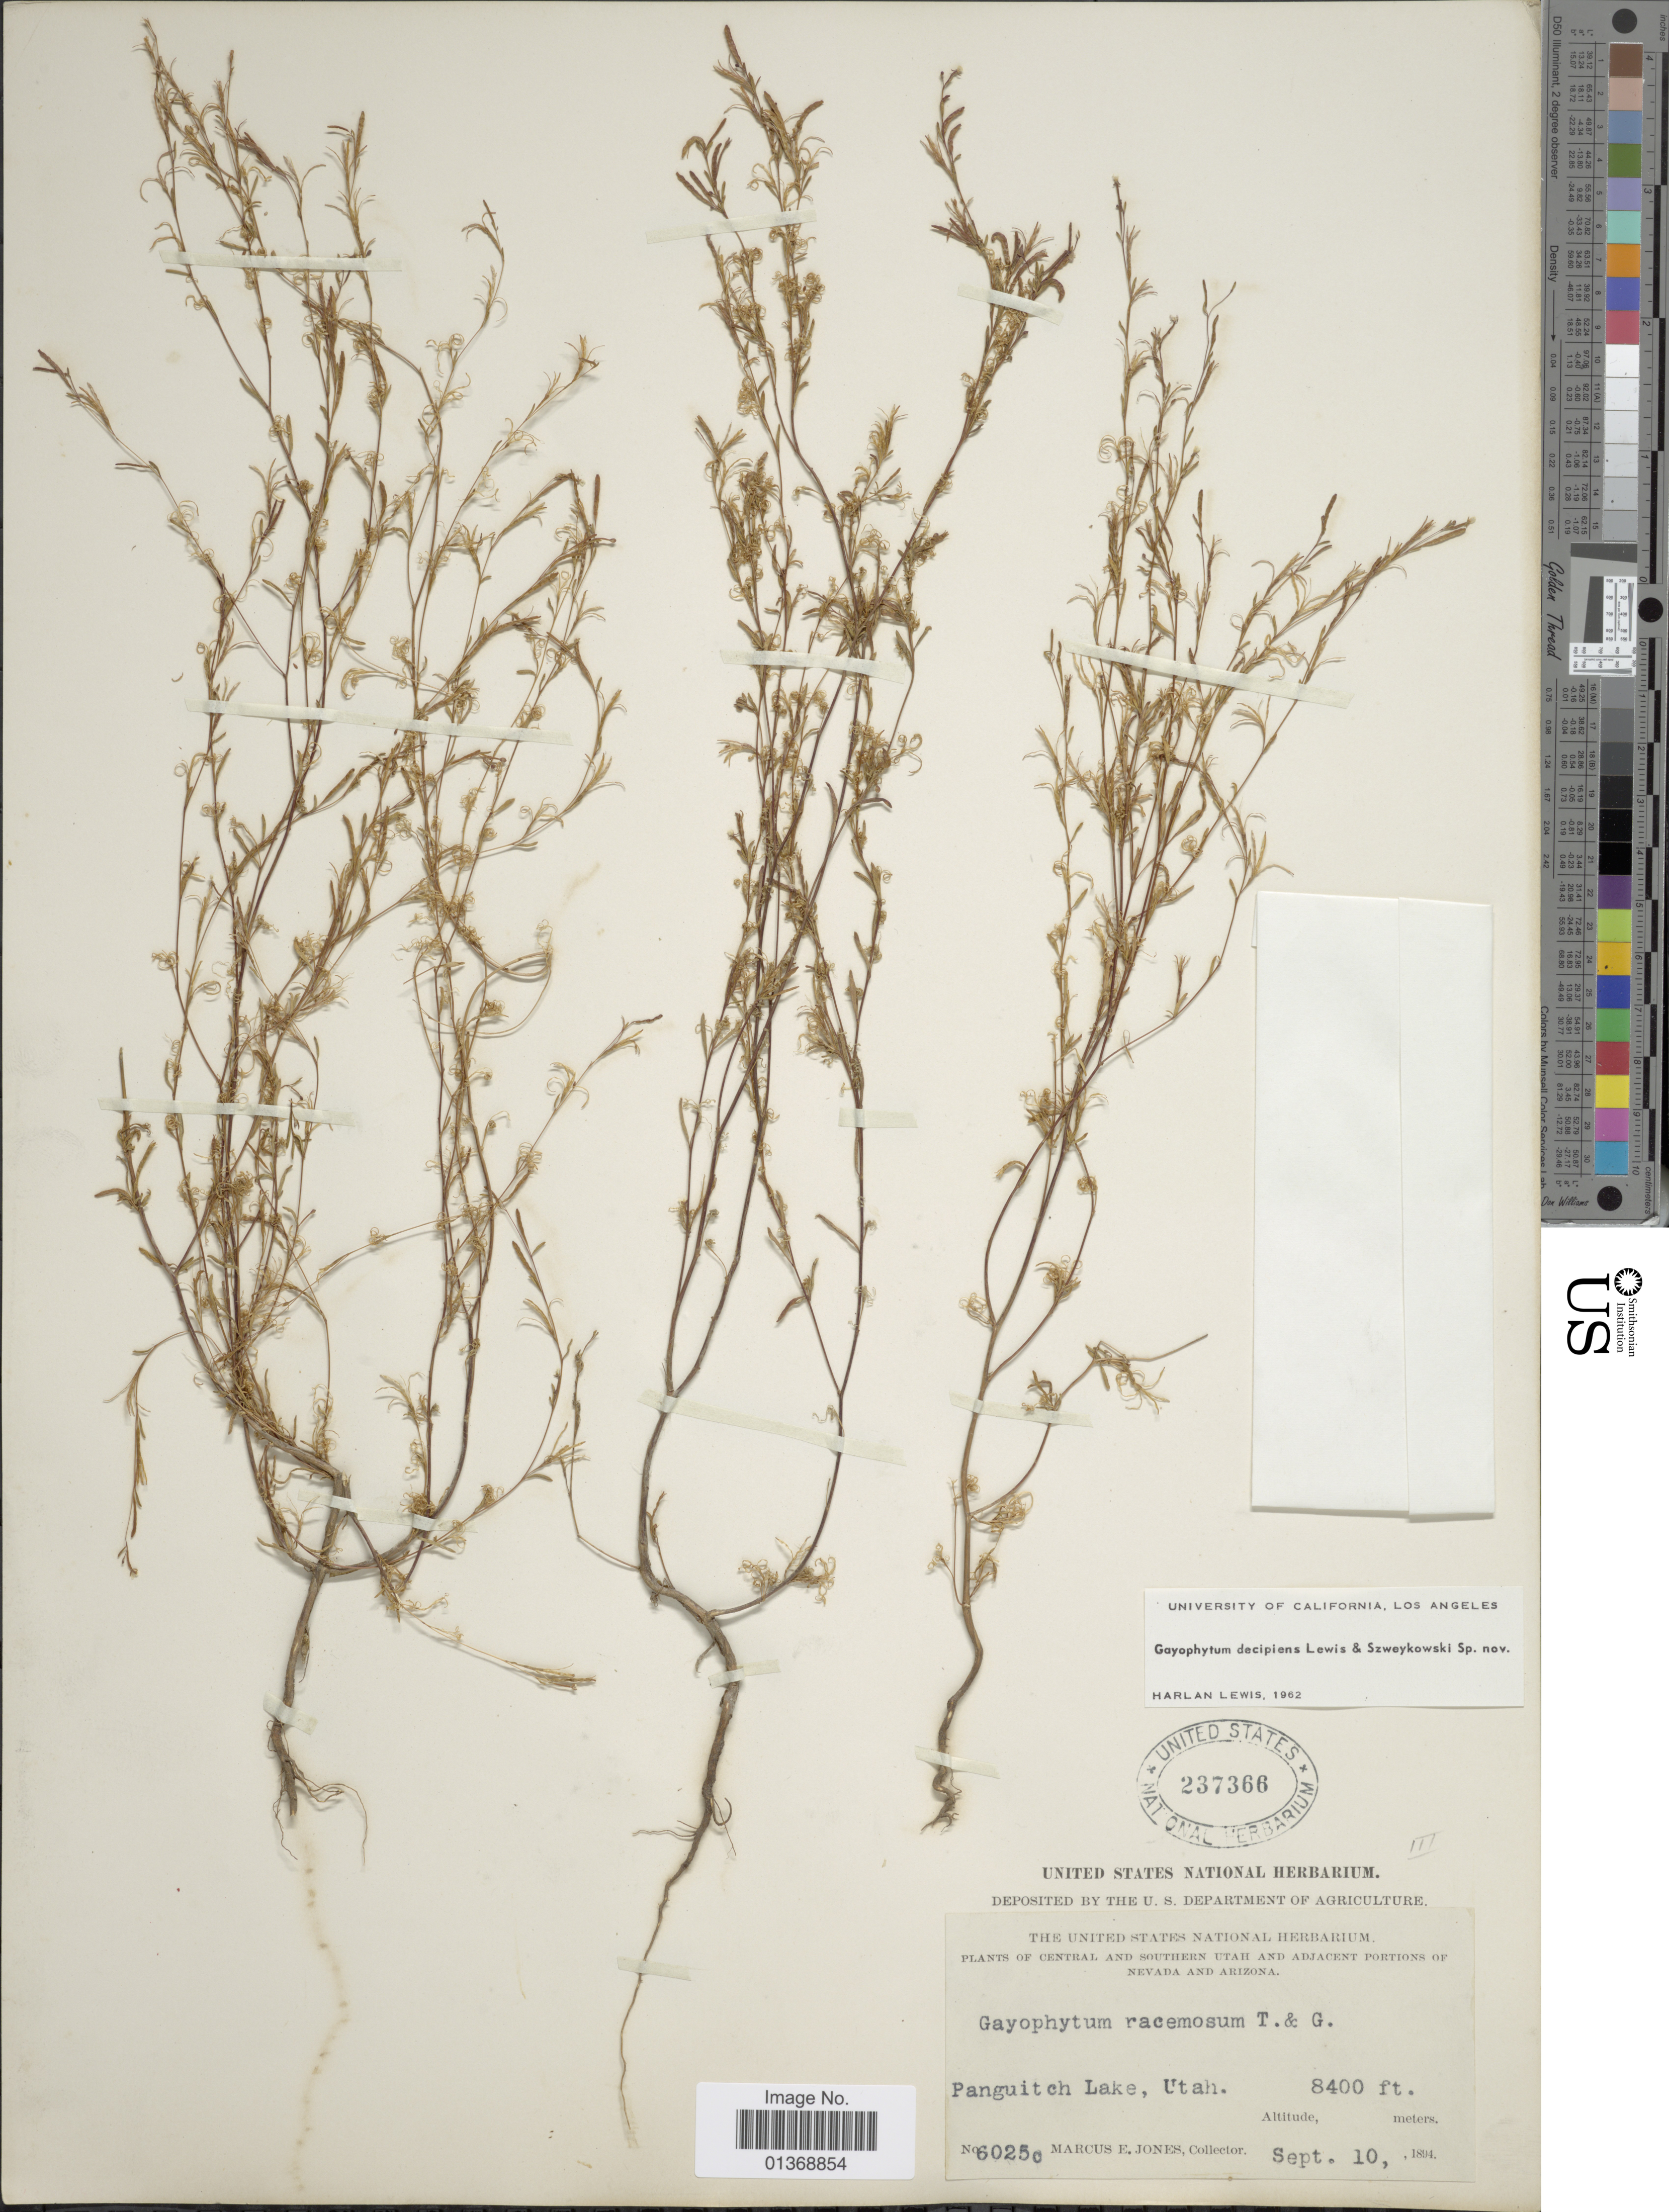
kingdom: Plantae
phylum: Tracheophyta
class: Magnoliopsida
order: Myrtales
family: Onagraceae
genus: Gayophytum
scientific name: Gayophytum decipiens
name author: F. H. Lewis & Szweyk.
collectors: M. E. Jones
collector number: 60250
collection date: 1894-09-10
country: United States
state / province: Utah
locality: Central and Southern Utah and Adjacent Portions of Nevada and Arizona, Panguitch Lake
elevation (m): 2560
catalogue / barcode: US 2373666